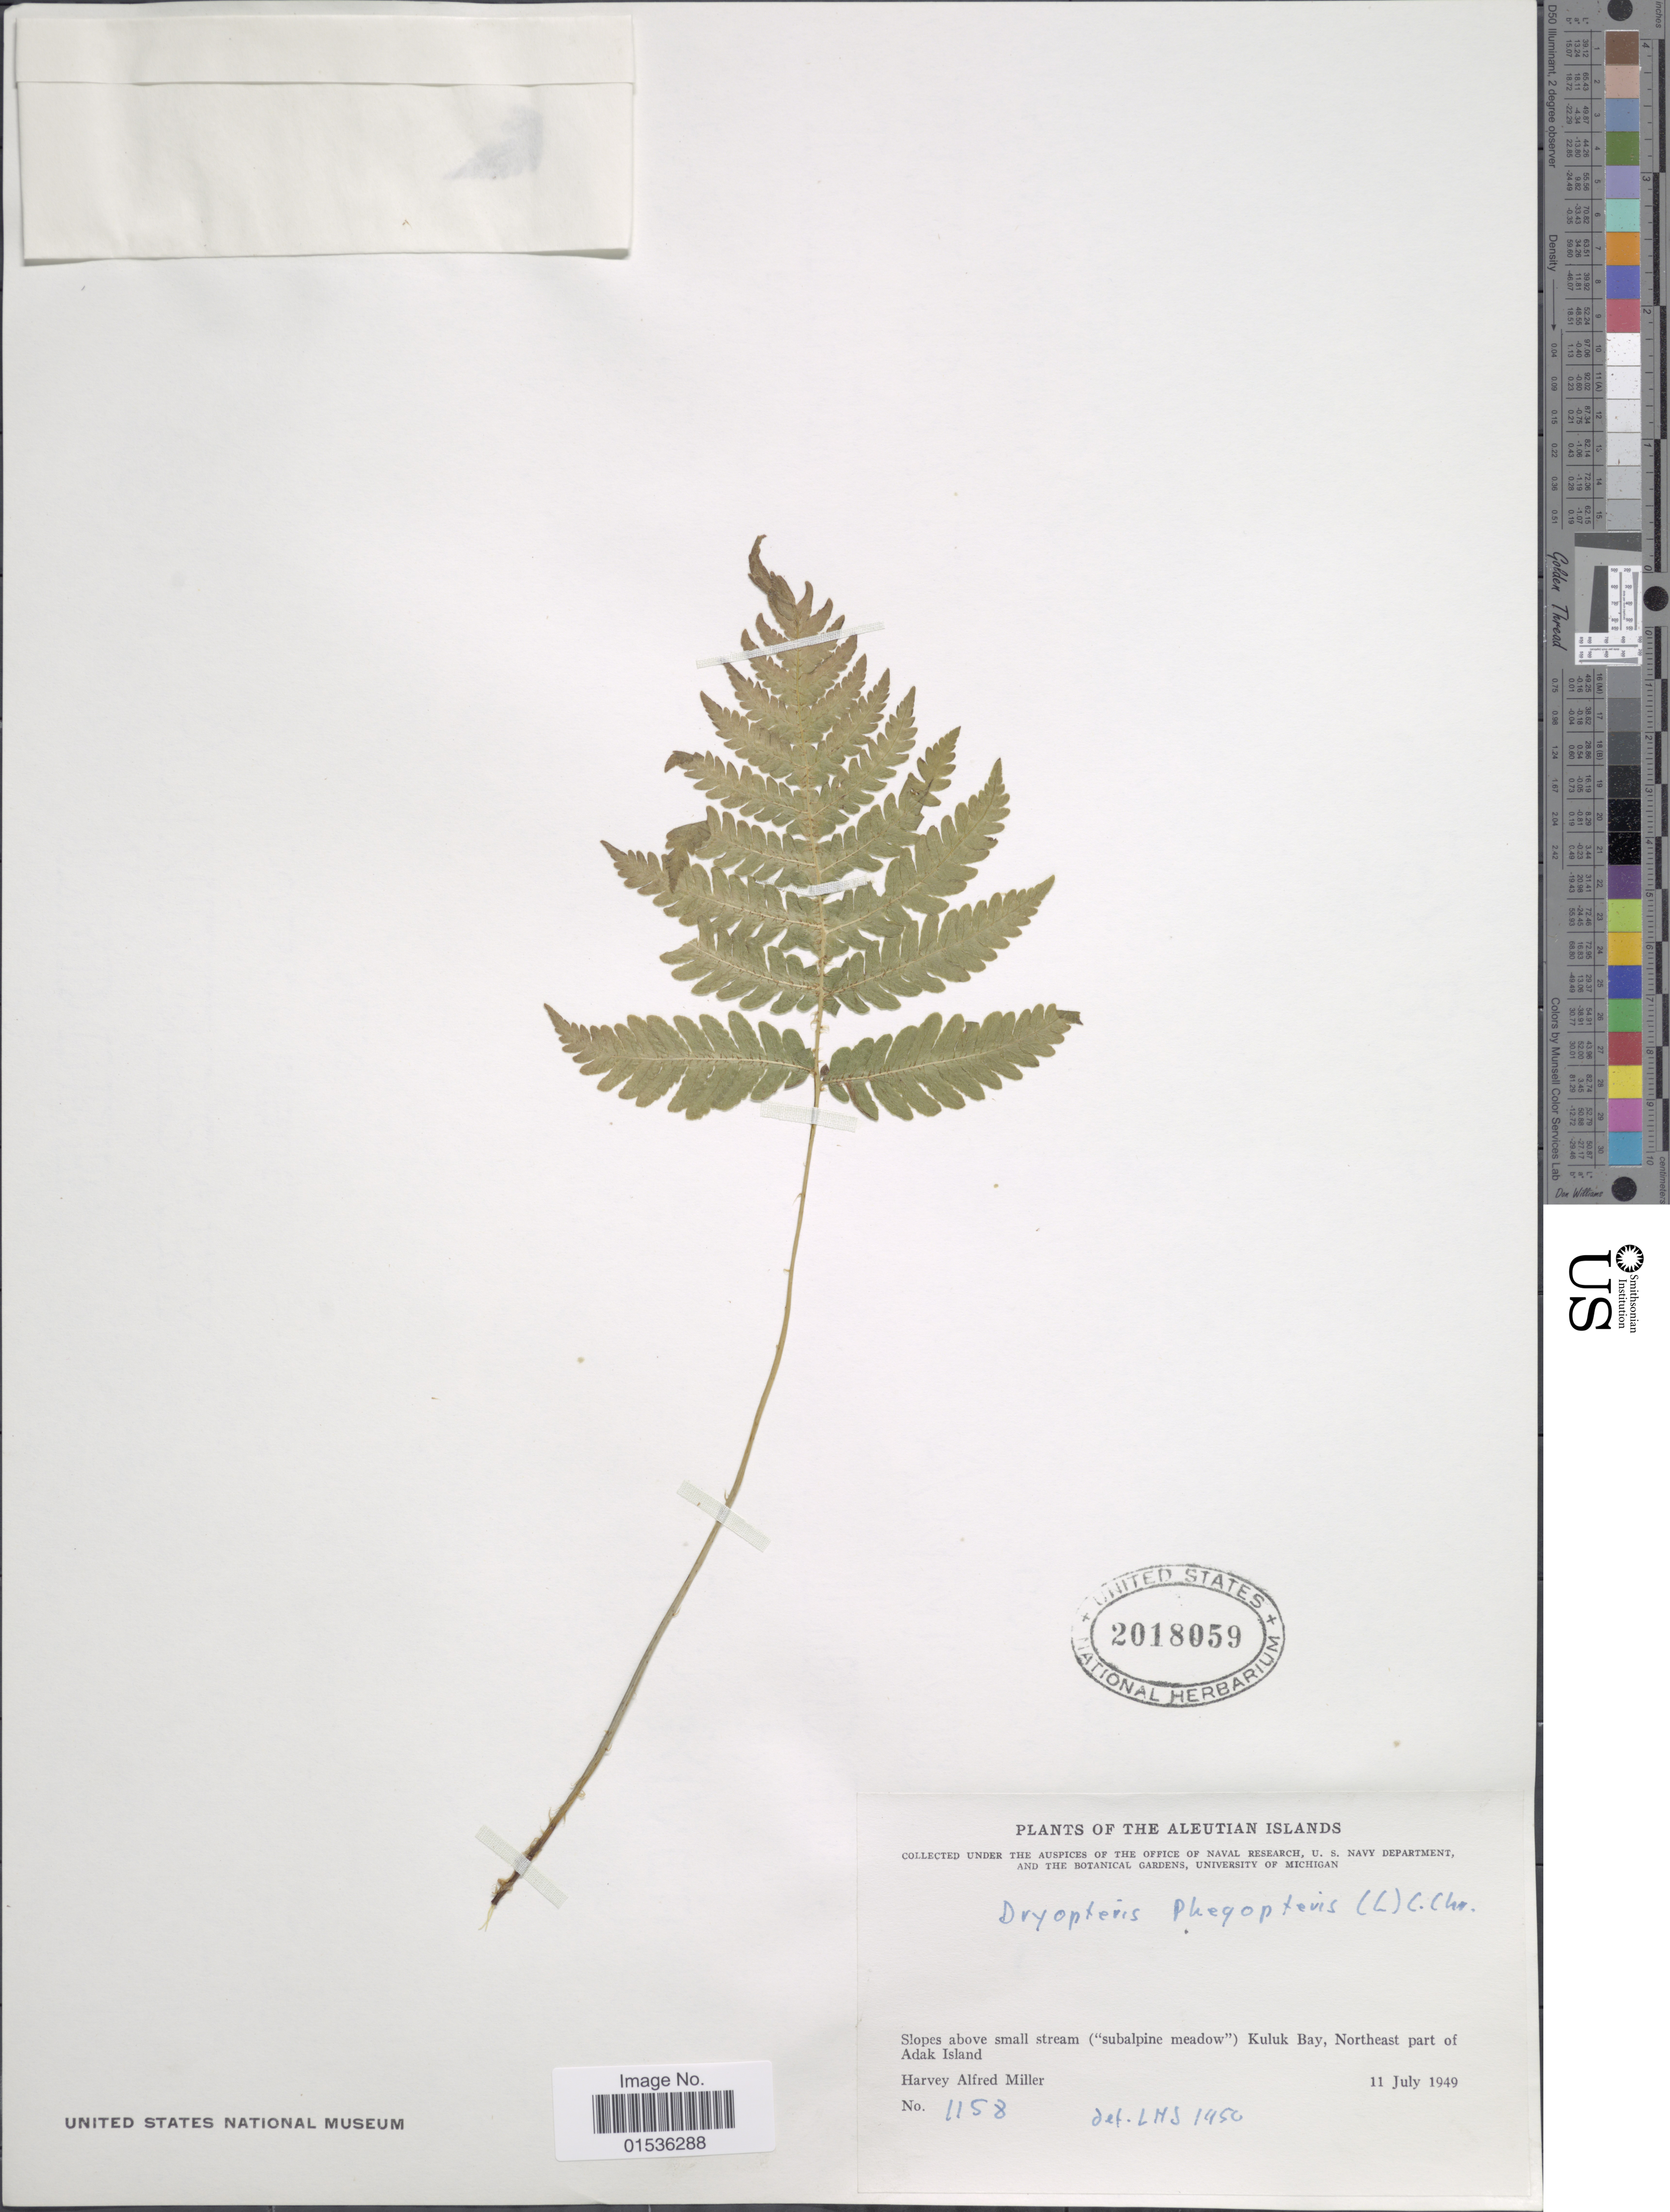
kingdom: Plantae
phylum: Tracheophyta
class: Polypodiopsida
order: Polypodiales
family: Thelypteridaceae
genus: Phegopteris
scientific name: Phegopteris connectilis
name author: (Michx.) Watt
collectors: H. A. Miller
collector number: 1158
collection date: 1949-07-11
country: United States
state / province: Alaska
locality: Aleutian Islands. Slopes above small stream (subalpine meadow) Kuluk Bay, Northeast part of Adak Island.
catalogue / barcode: US 2018059